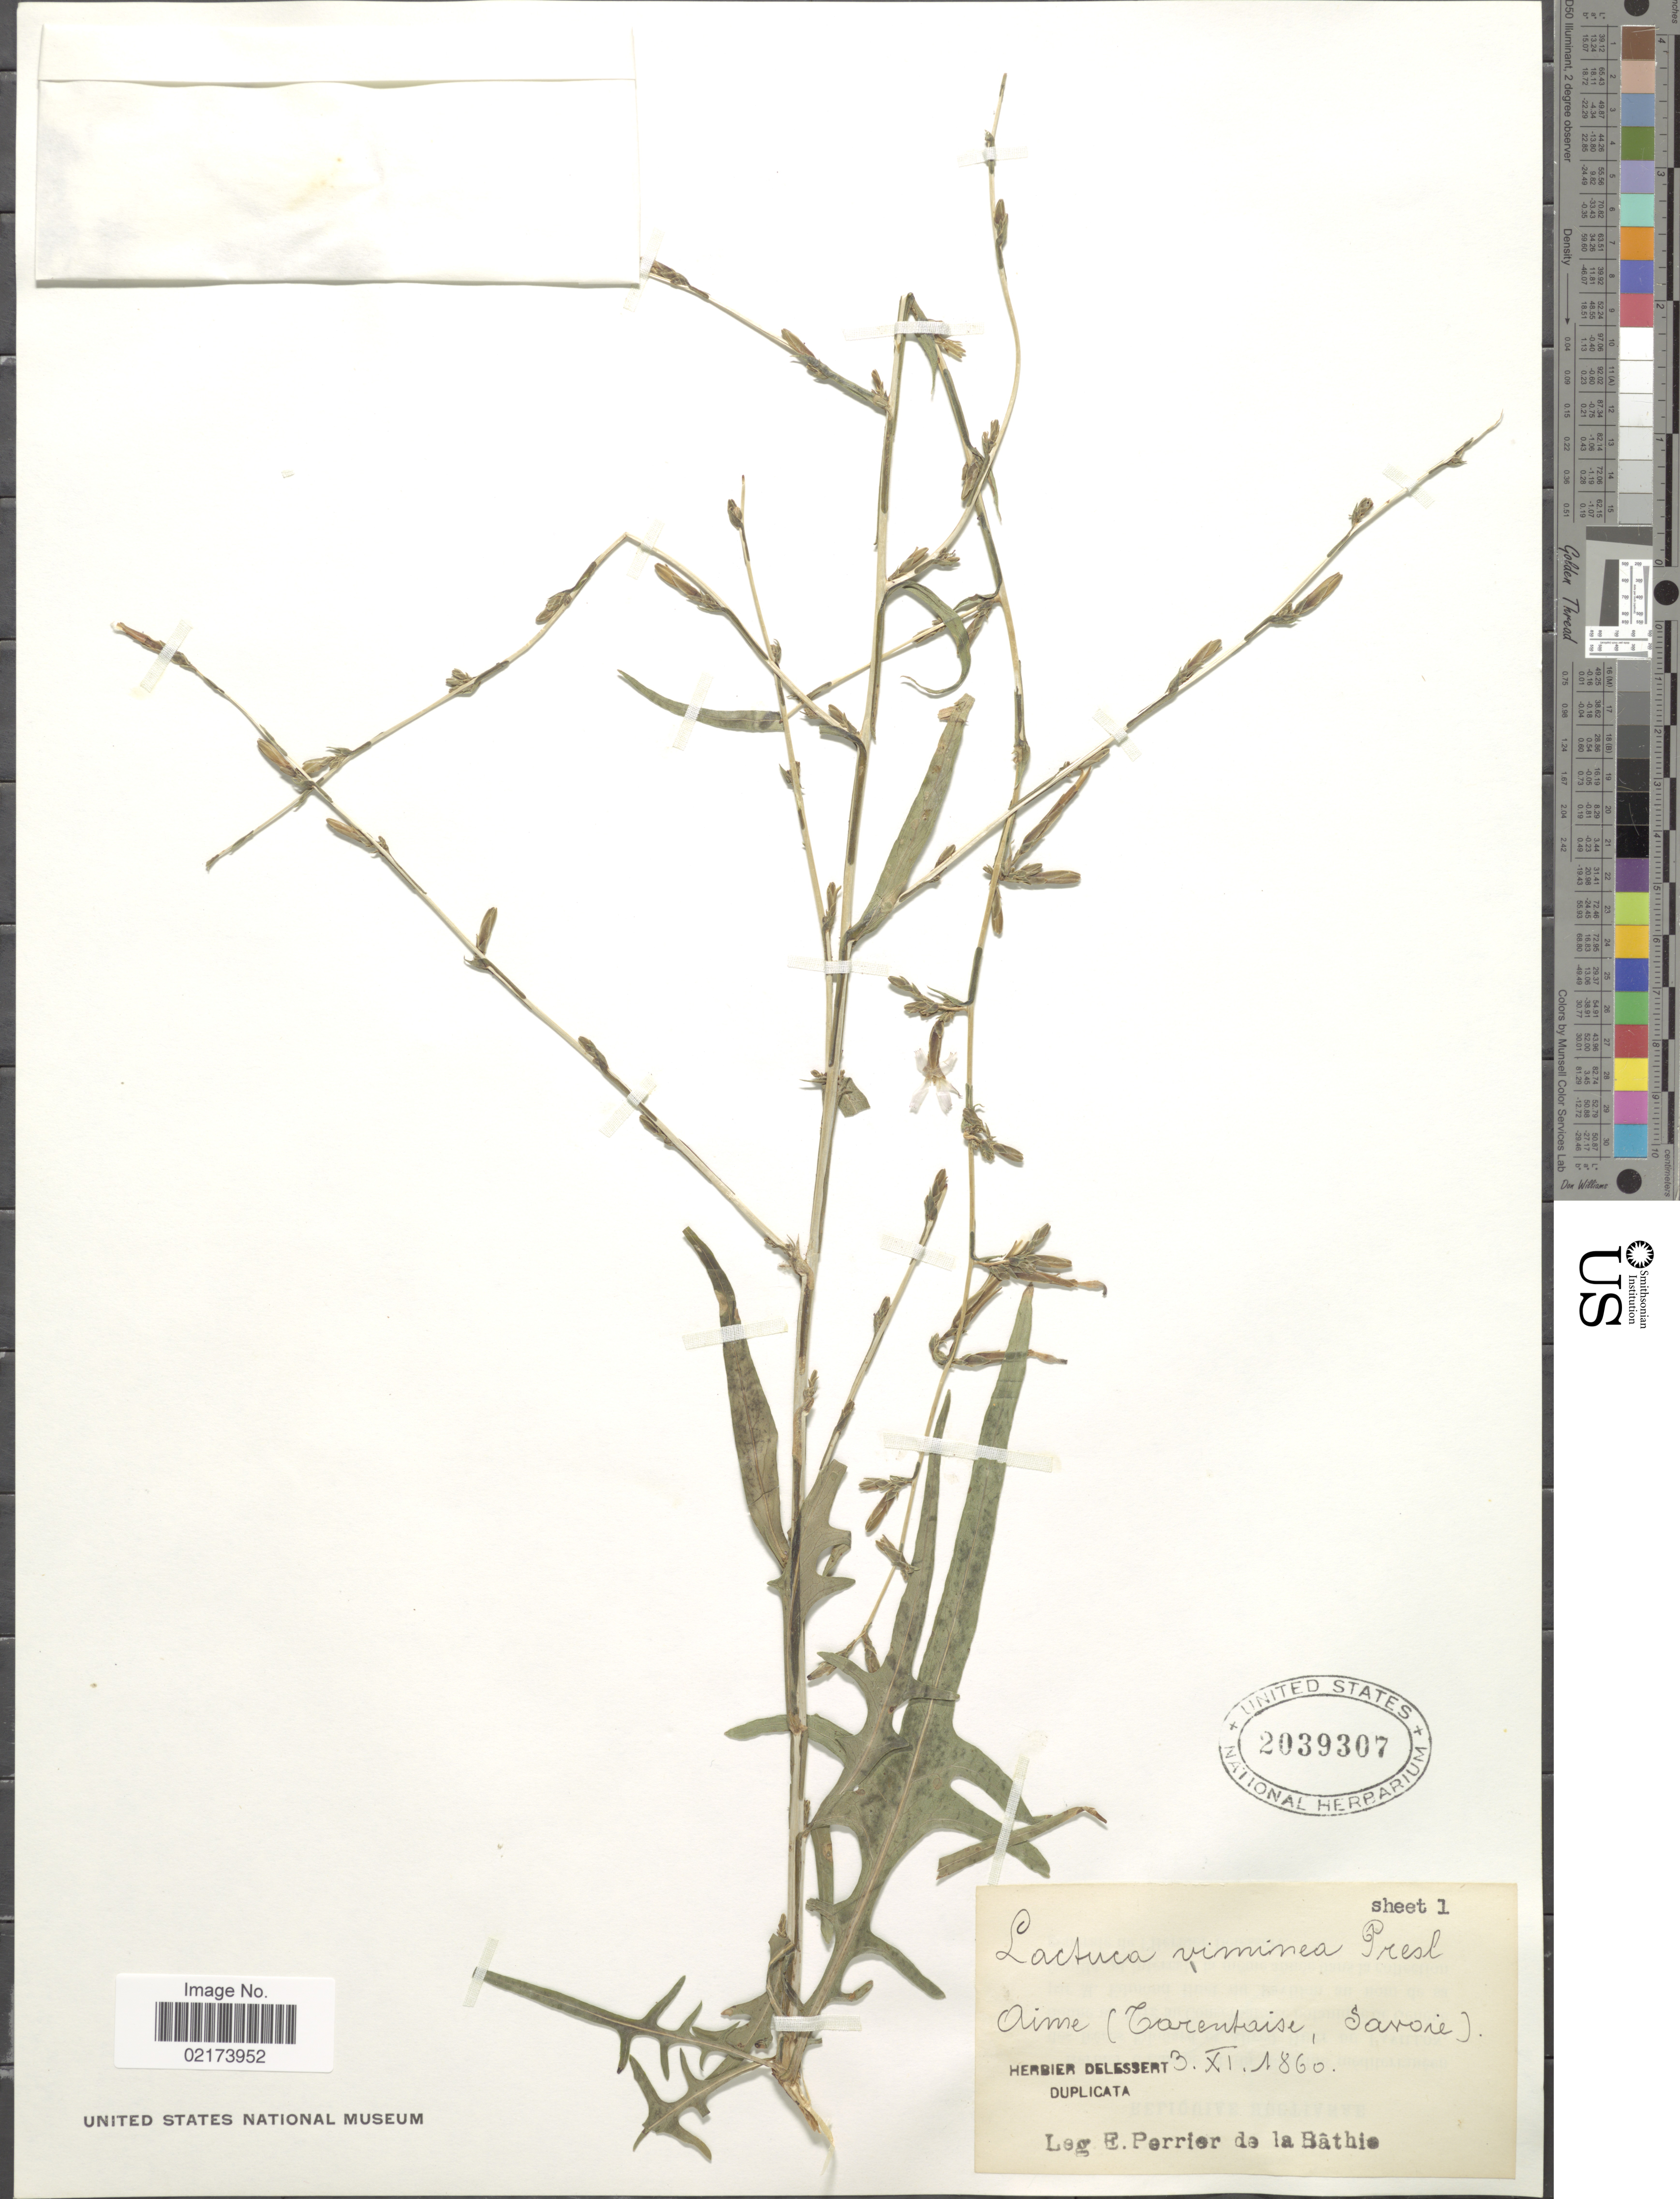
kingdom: Plantae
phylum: Tracheophyta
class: Magnoliopsida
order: Asterales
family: Asteraceae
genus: Lactuca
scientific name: Lactuca viminea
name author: (L.) J. Presl & C. Presl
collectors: E. Perrier de la Bâthie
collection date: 1860-11-03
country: France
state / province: Auvergne-Rhône-Alpes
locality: Aime (Tarentaise [interpreted], Savoie)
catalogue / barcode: US 2039307